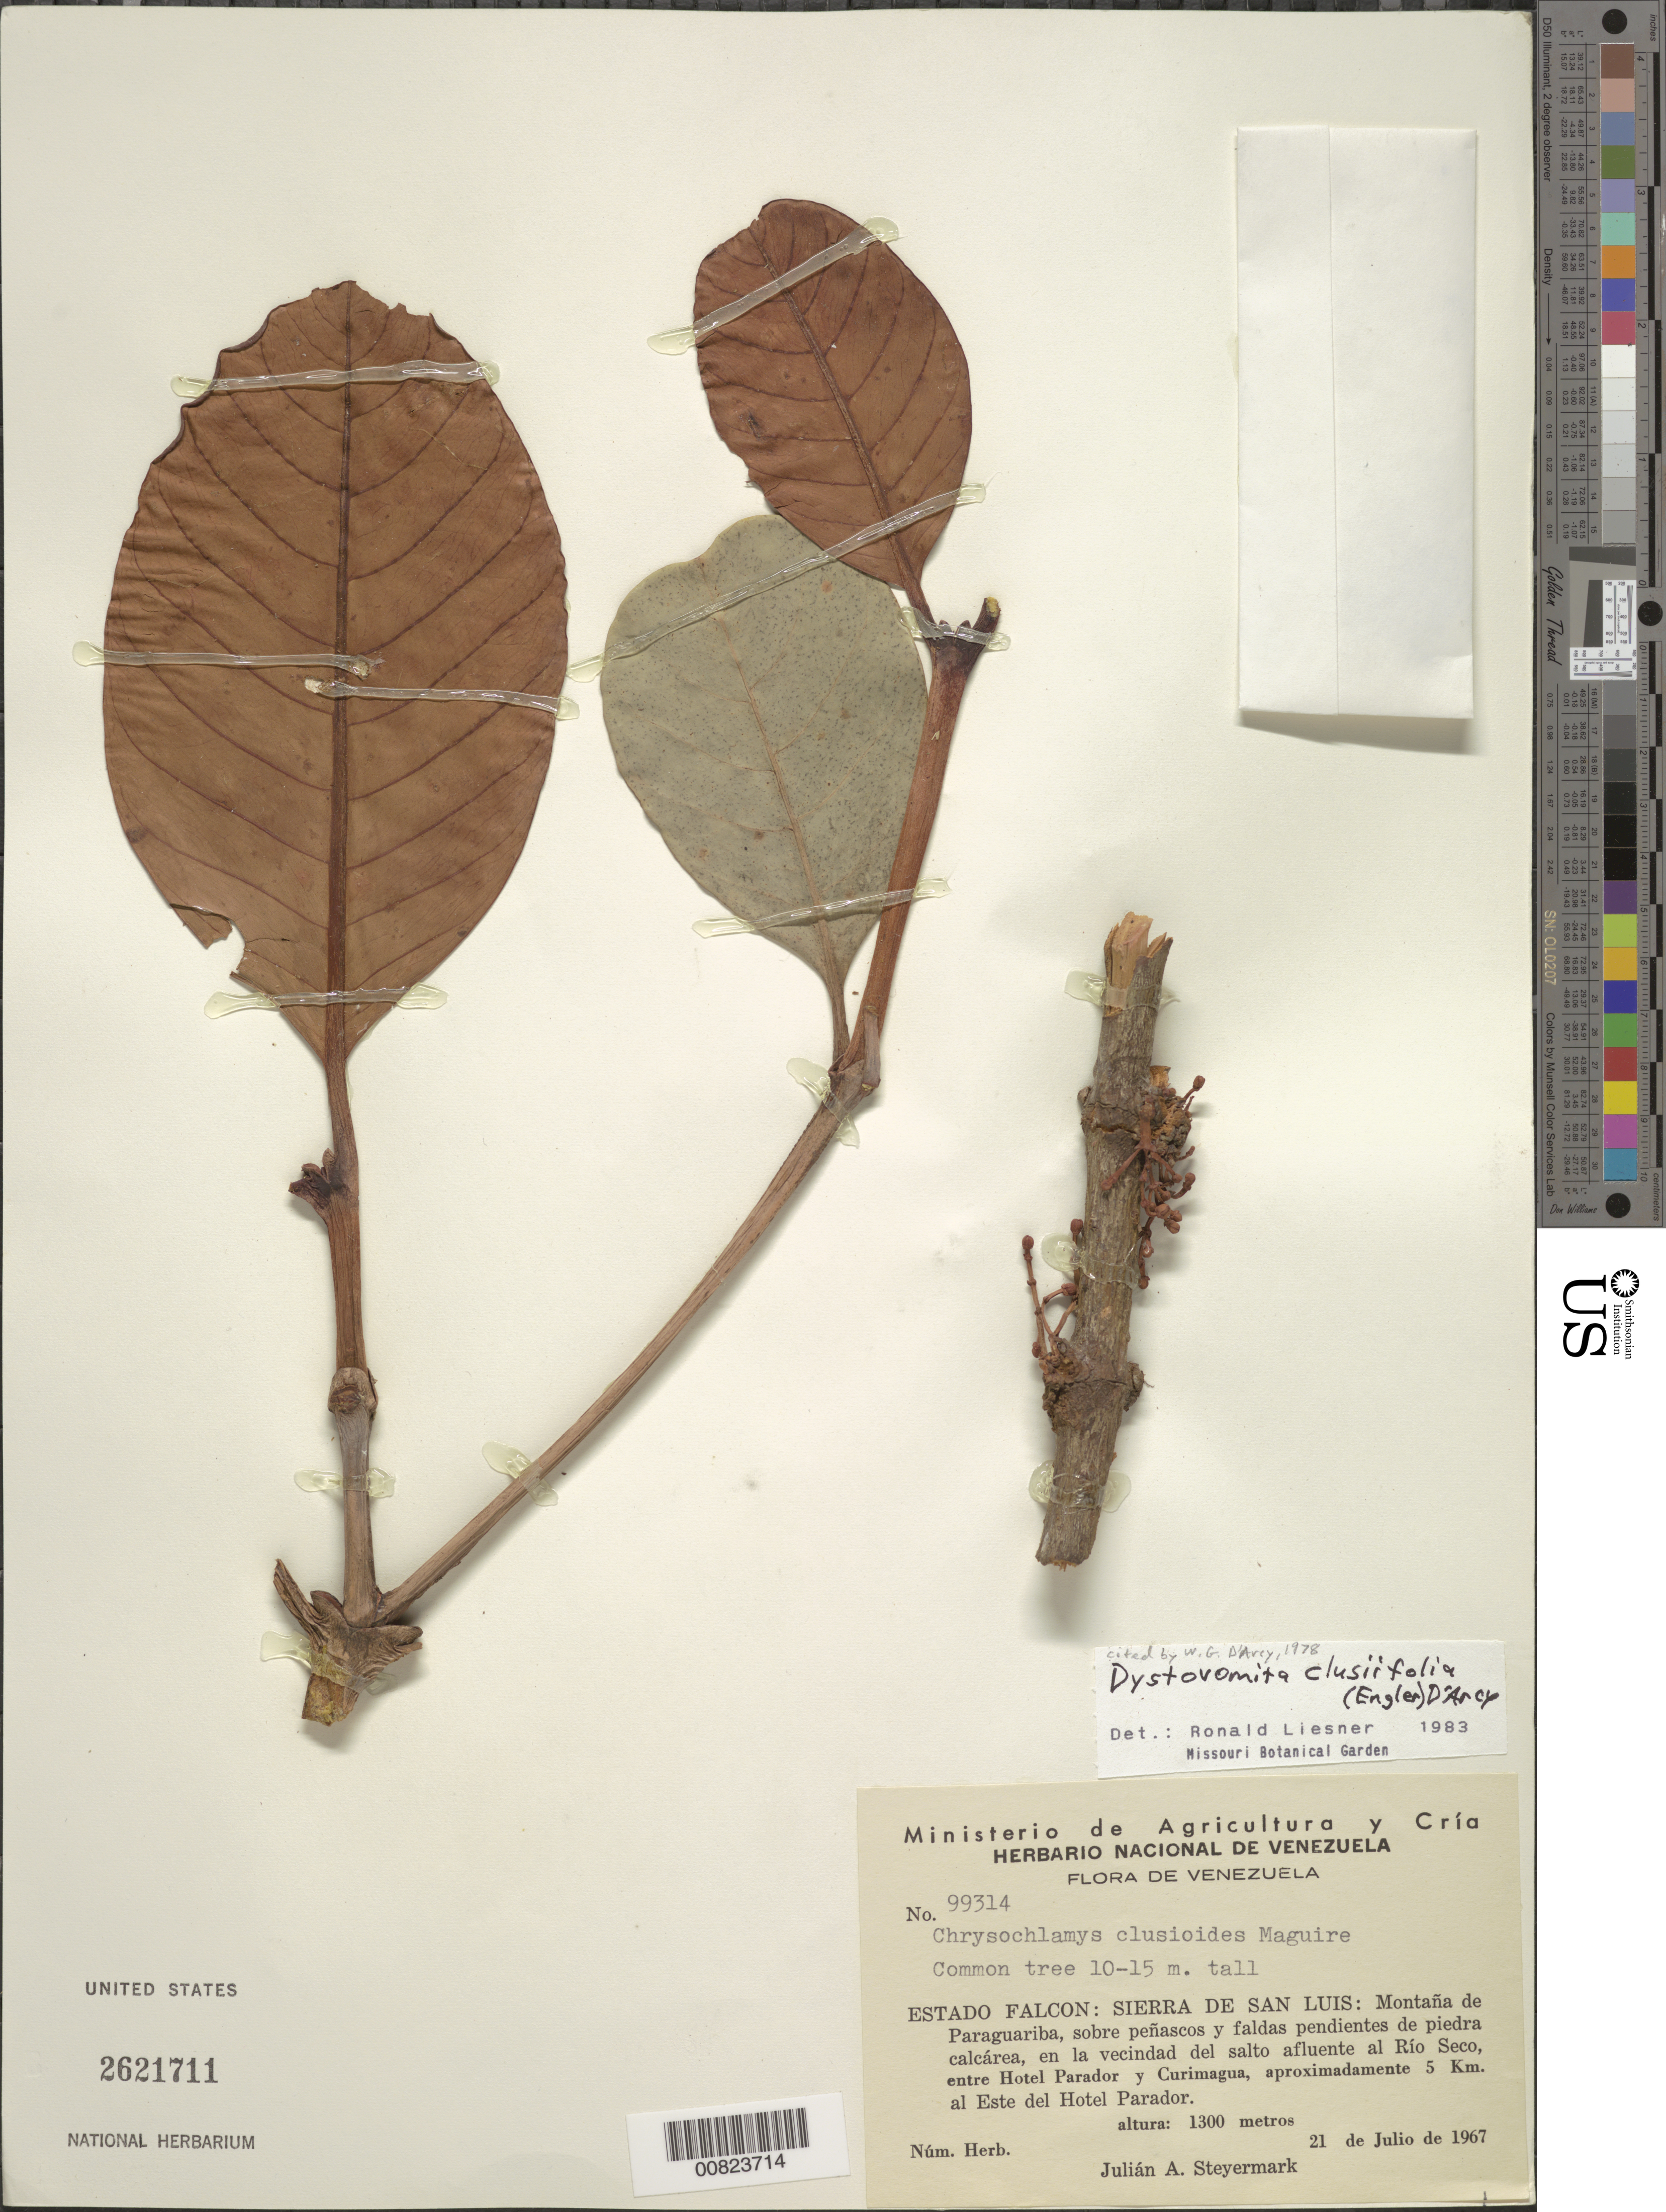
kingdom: Plantae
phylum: Tracheophyta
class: Magnoliopsida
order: Malpighiales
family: Clusiaceae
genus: Dystovomita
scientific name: Dystovomita clusiifolia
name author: (Maguire) D'Arcy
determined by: Liesner, R. L.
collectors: J. Steyermark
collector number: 99314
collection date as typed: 21-Jul-67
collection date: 1967-07-21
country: Venezuela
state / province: Falcón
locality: Sierra de San Luis, Montana de Paraguariba, en la vecinidad del salto afluente al Rio Seco, entre Hotel Parador y Curimagua, oprox. 5 km E del Hotel Parador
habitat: Sobre penascos y faldas pendientes de piedra calcarea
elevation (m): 1300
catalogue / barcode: US 2621711